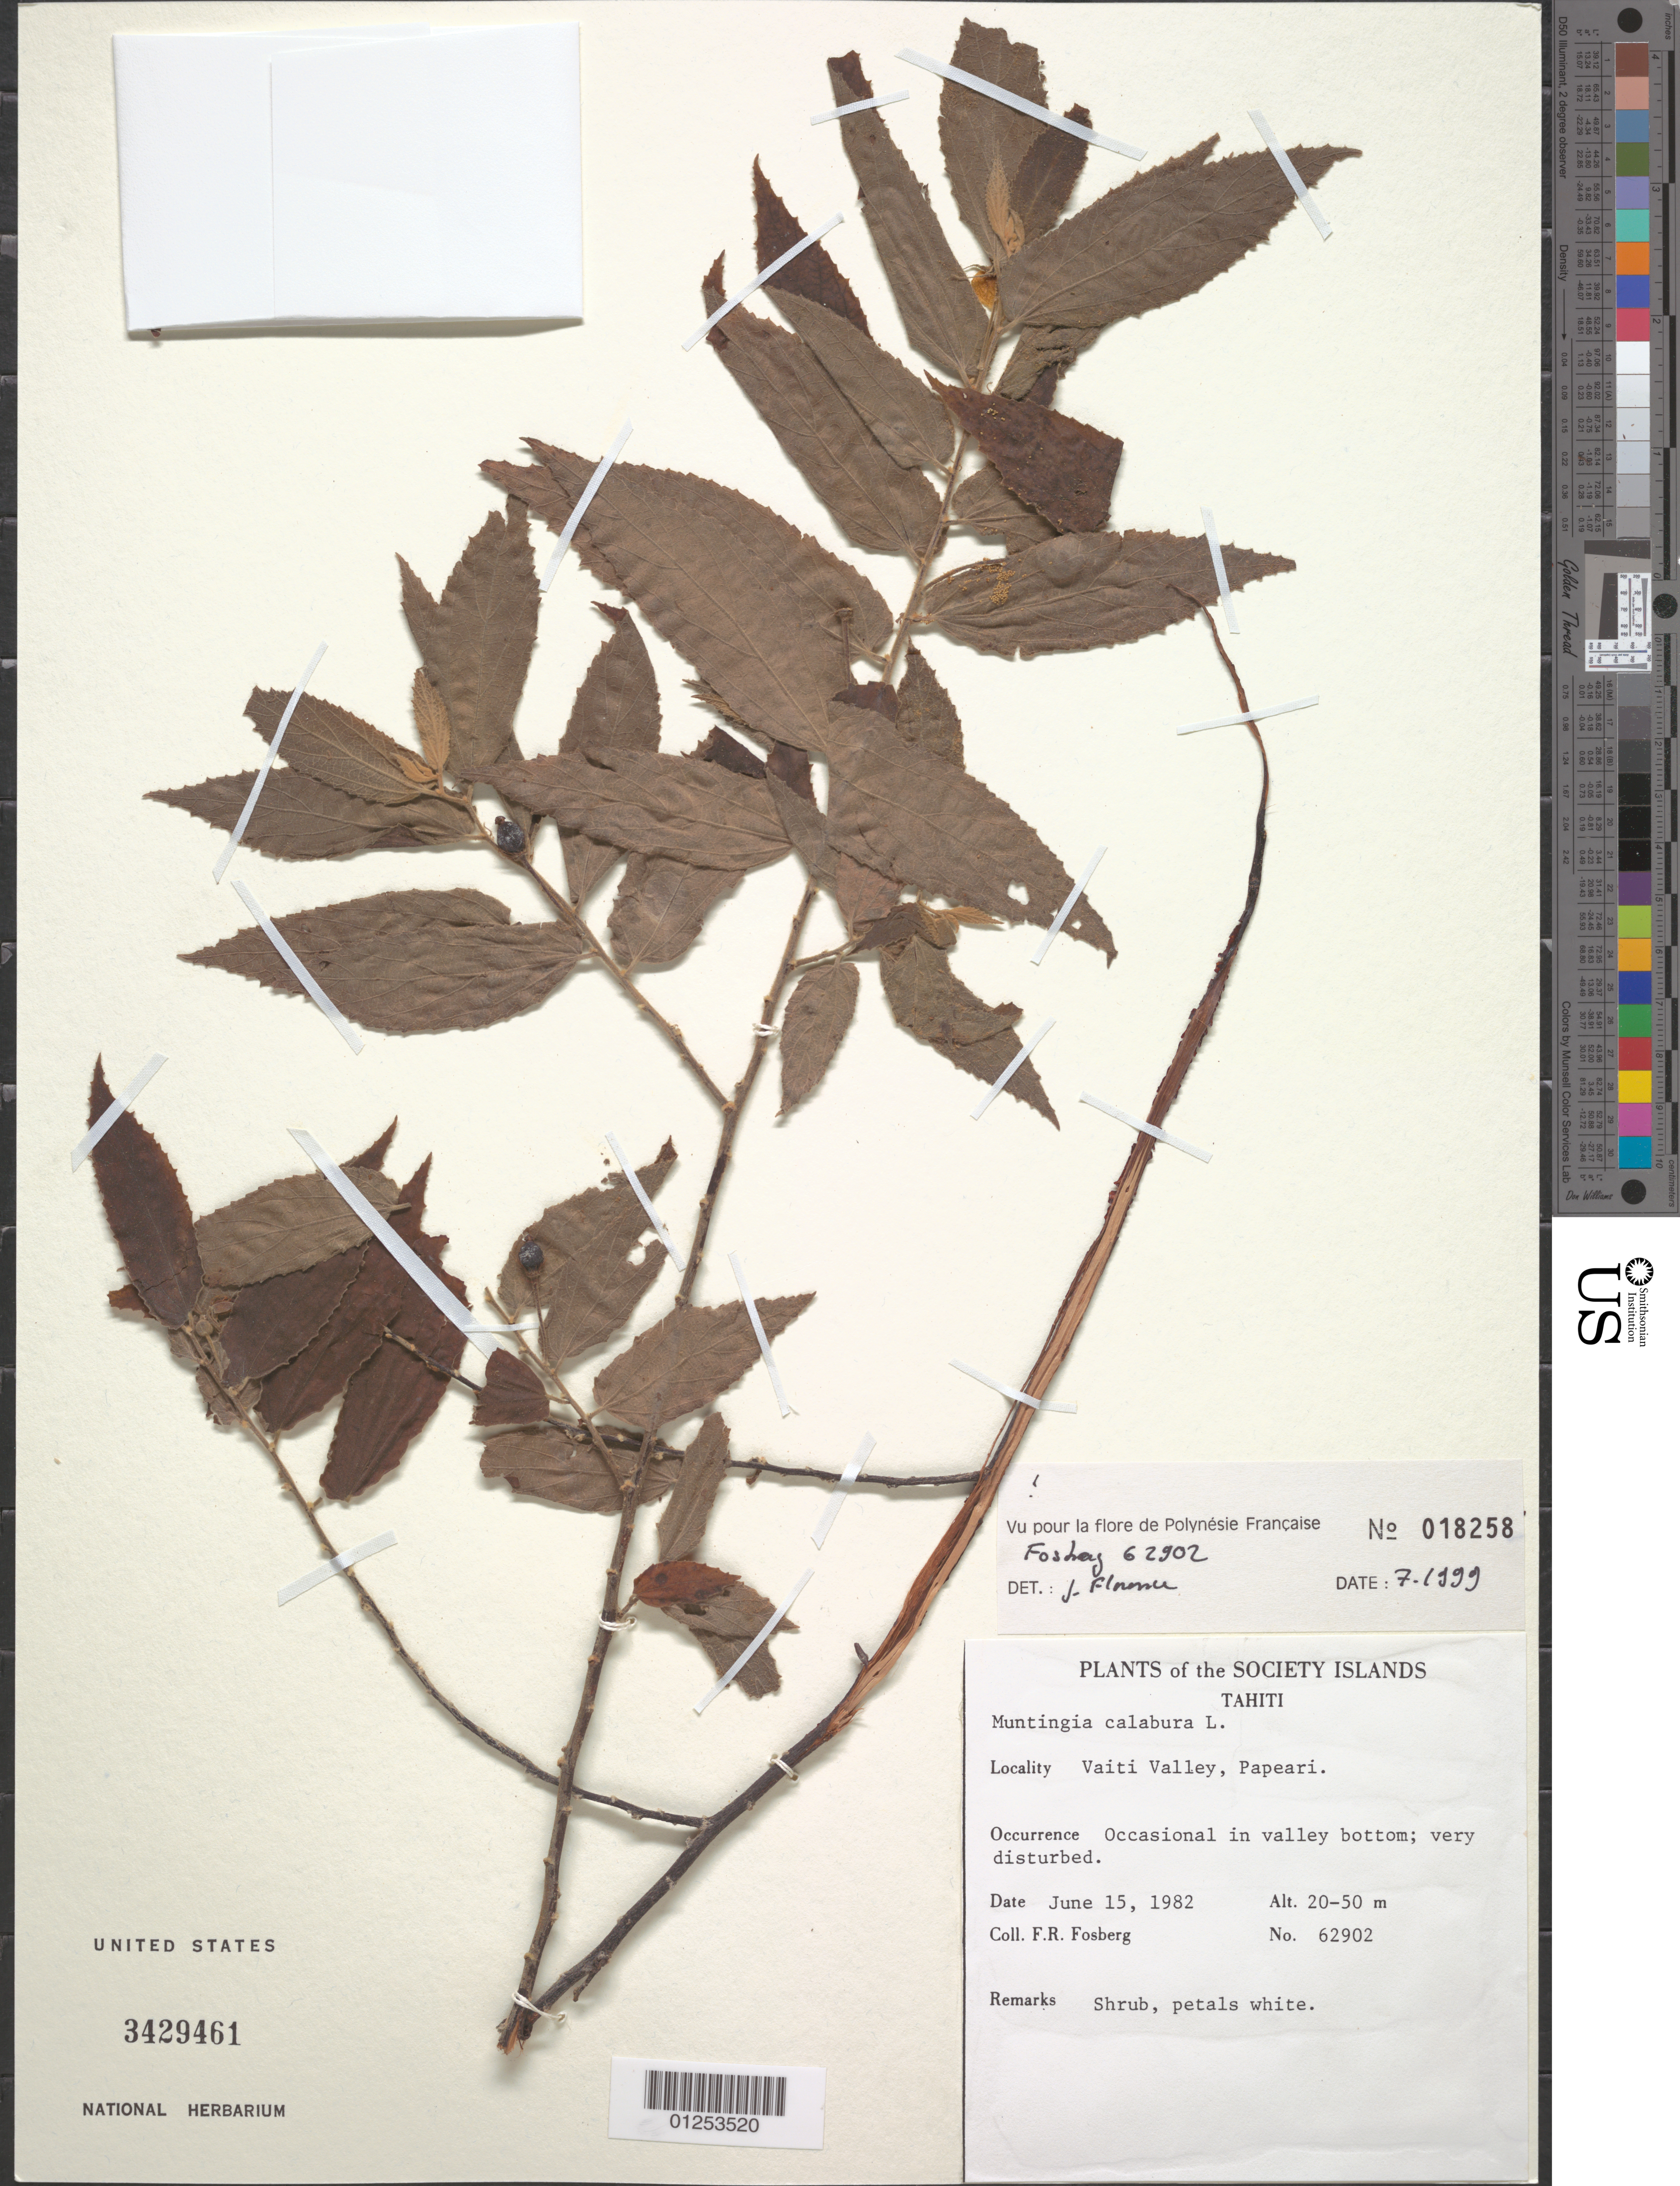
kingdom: Plantae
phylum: Tracheophyta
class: Magnoliopsida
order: Malvales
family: Muntingiaceae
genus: Muntingia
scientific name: Muntingia calabura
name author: L.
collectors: F. R. Fosberg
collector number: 62902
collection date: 1982-06-15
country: French Polynesia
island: Tahiti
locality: Vaiti Valley, Papeari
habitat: Occasional in valley bottom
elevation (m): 20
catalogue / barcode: US 3429461